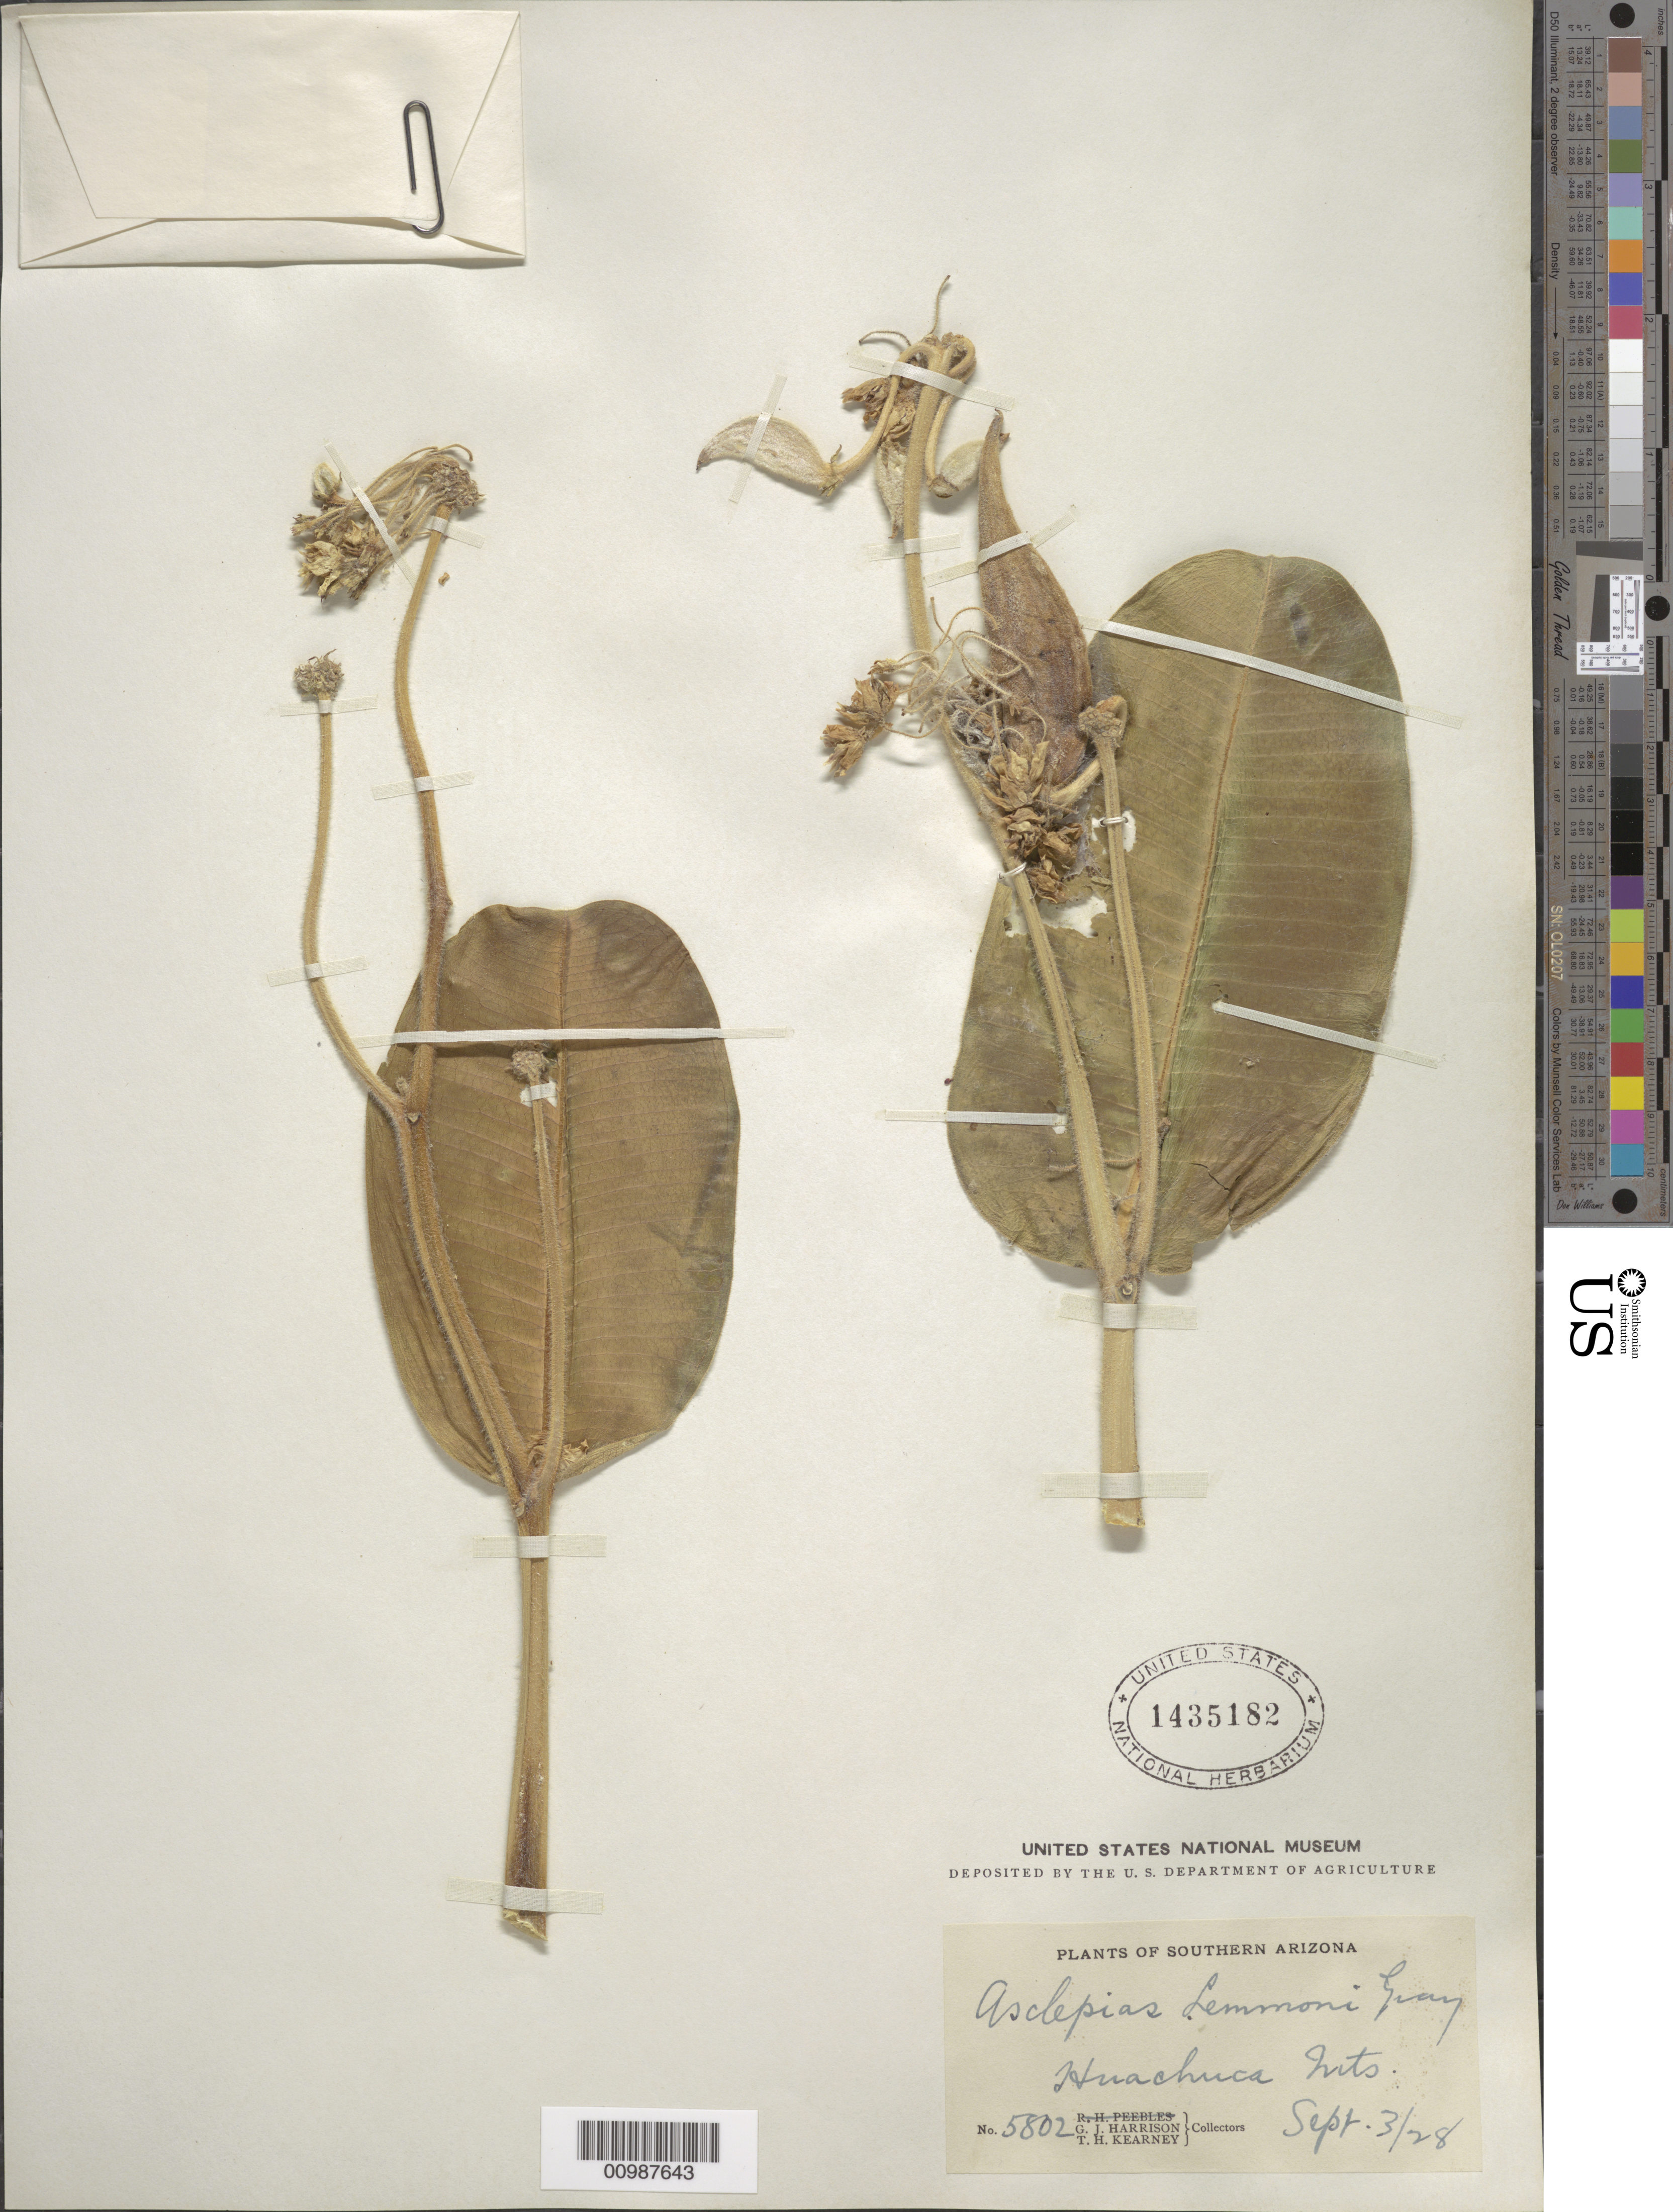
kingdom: Plantae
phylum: Tracheophyta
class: Magnoliopsida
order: Gentianales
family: Apocynaceae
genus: Asclepias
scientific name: Asclepias lemmonii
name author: A. Gray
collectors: G. J. Harrison & T. H. Kearney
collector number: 5802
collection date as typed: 03 Sep 1928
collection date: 1928-09-03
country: United States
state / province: Arizona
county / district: Cochise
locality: Near the Huachuca Mountains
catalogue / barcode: US 1435182